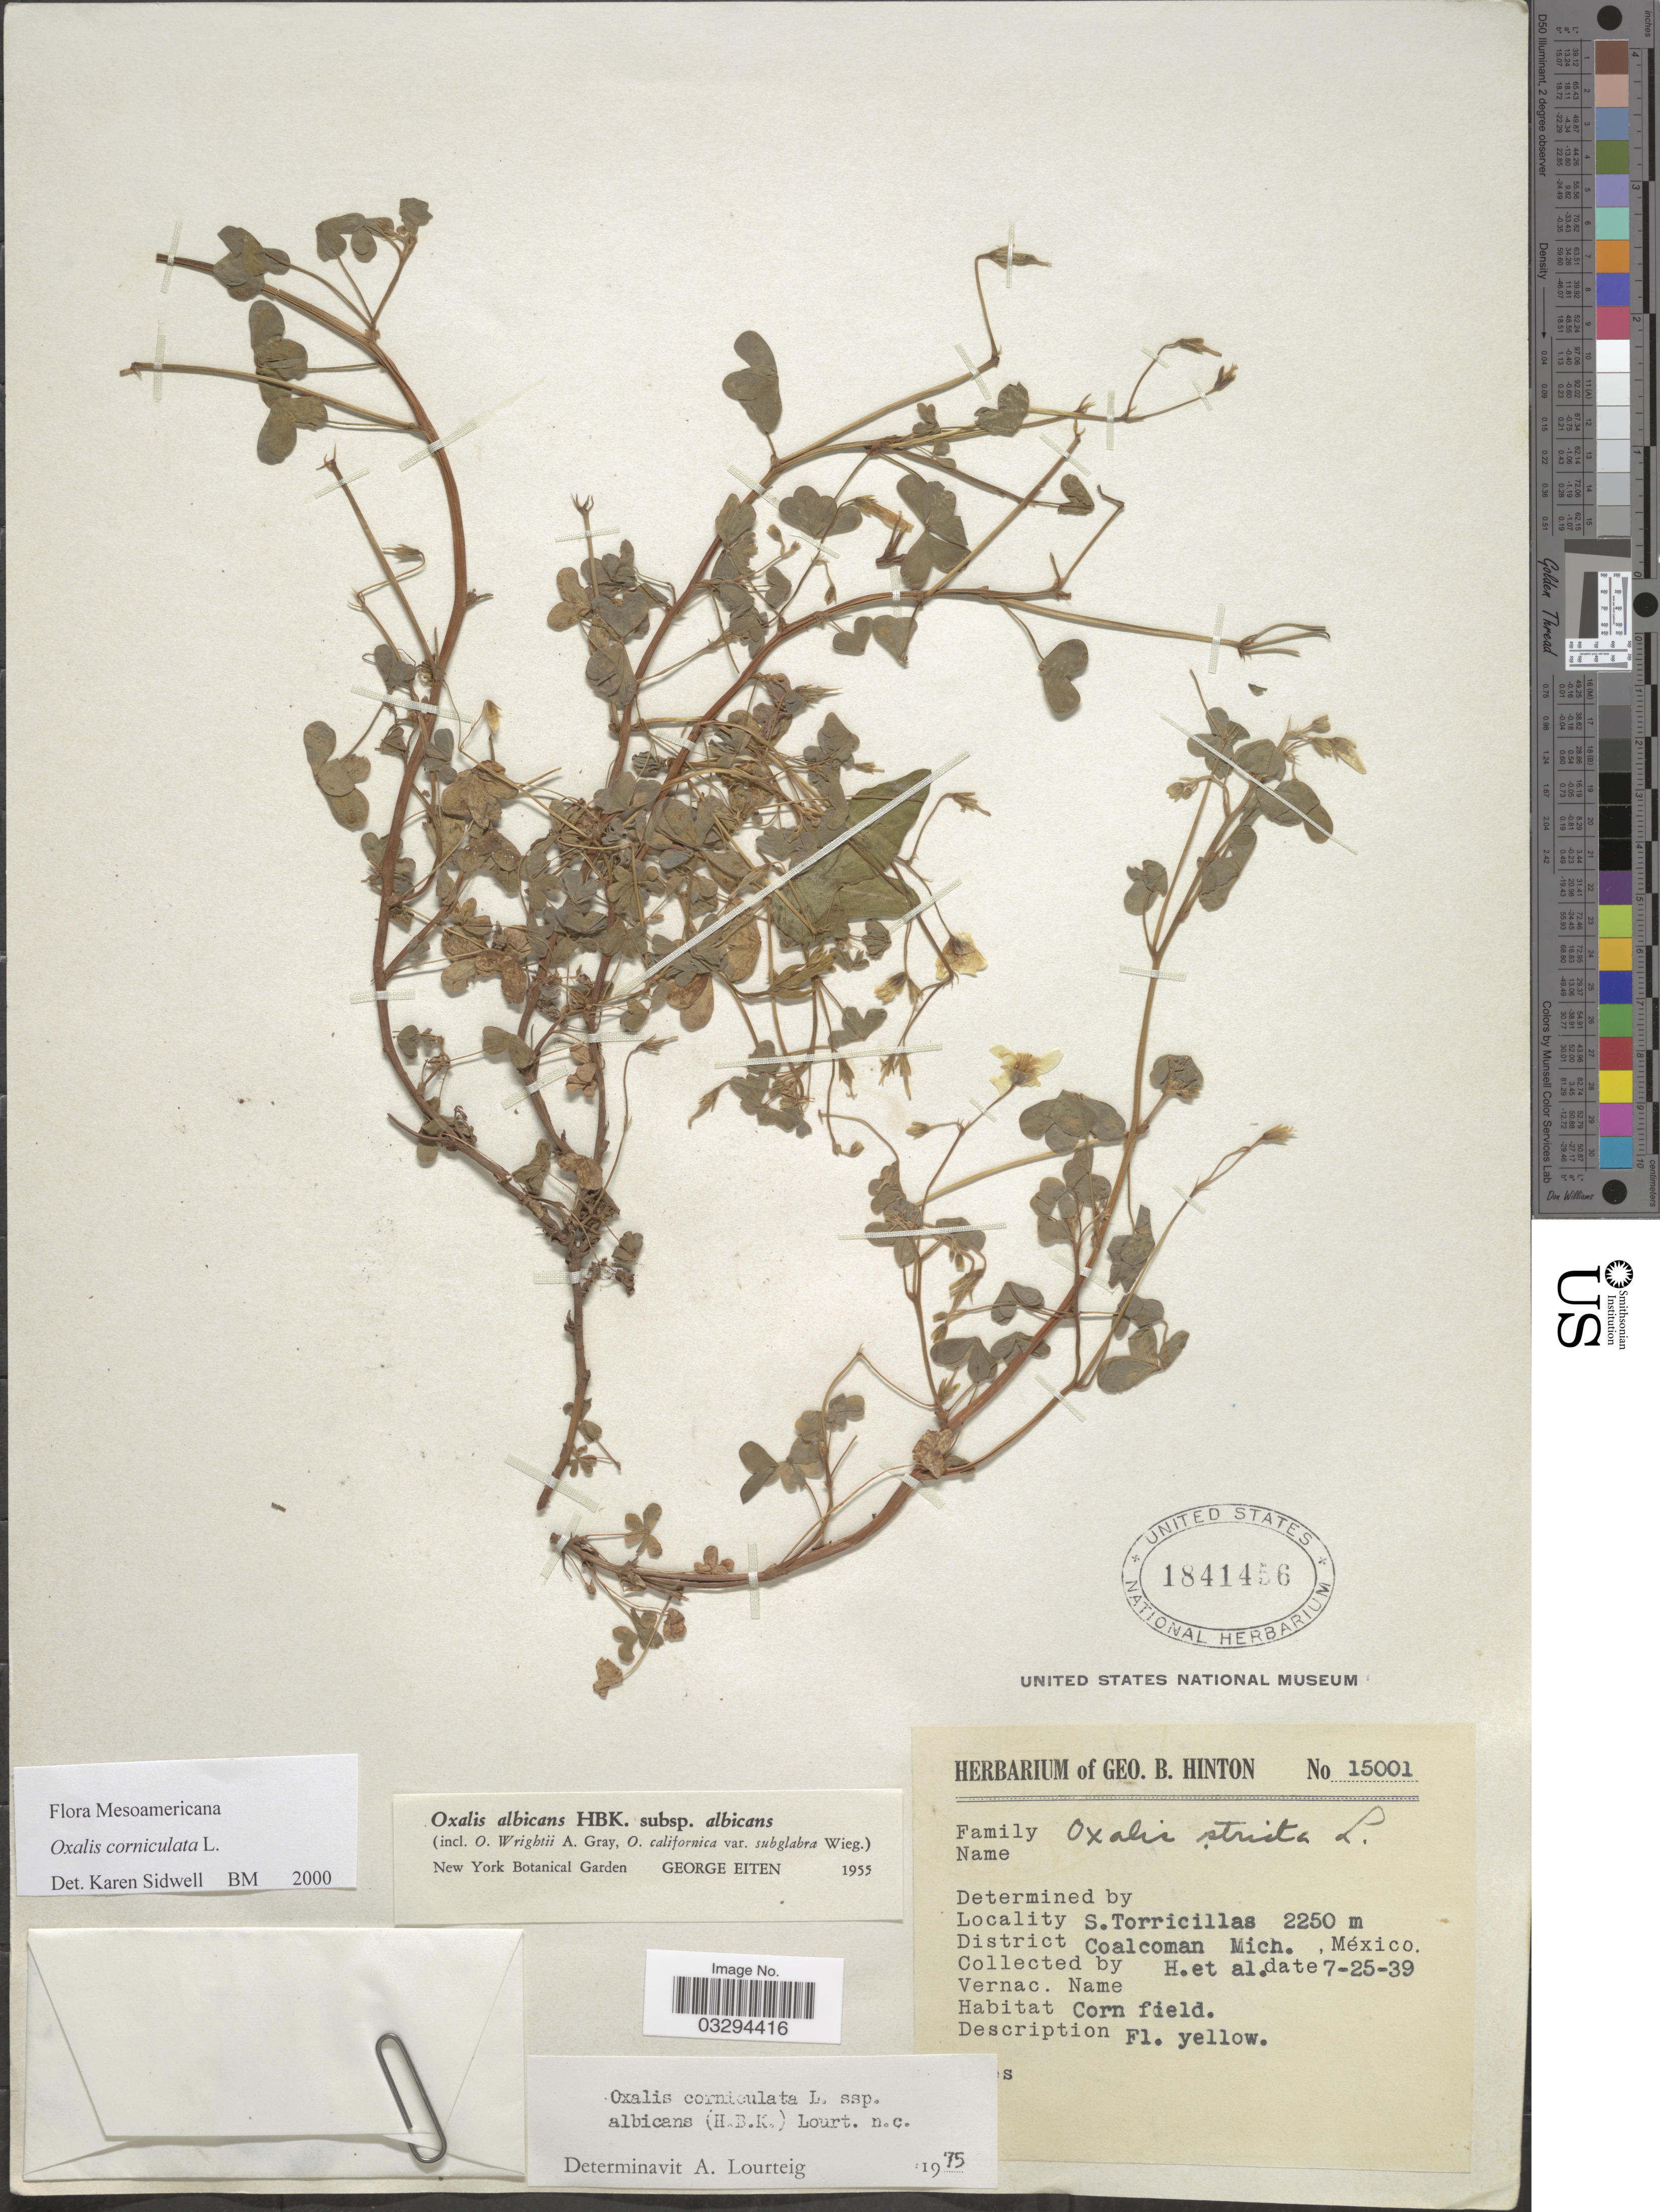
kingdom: Plantae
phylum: Tracheophyta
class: Magnoliopsida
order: Oxalidales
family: Oxalidaceae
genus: Oxalis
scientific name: Oxalis corniculata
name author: L.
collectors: G. B. Hinton & et al.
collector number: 15001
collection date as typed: Transcribed d/m/y: 25/7/39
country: Mexico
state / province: Michoacán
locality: S. Torricillas, District Coalcoman.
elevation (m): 2250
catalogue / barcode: US 1841456